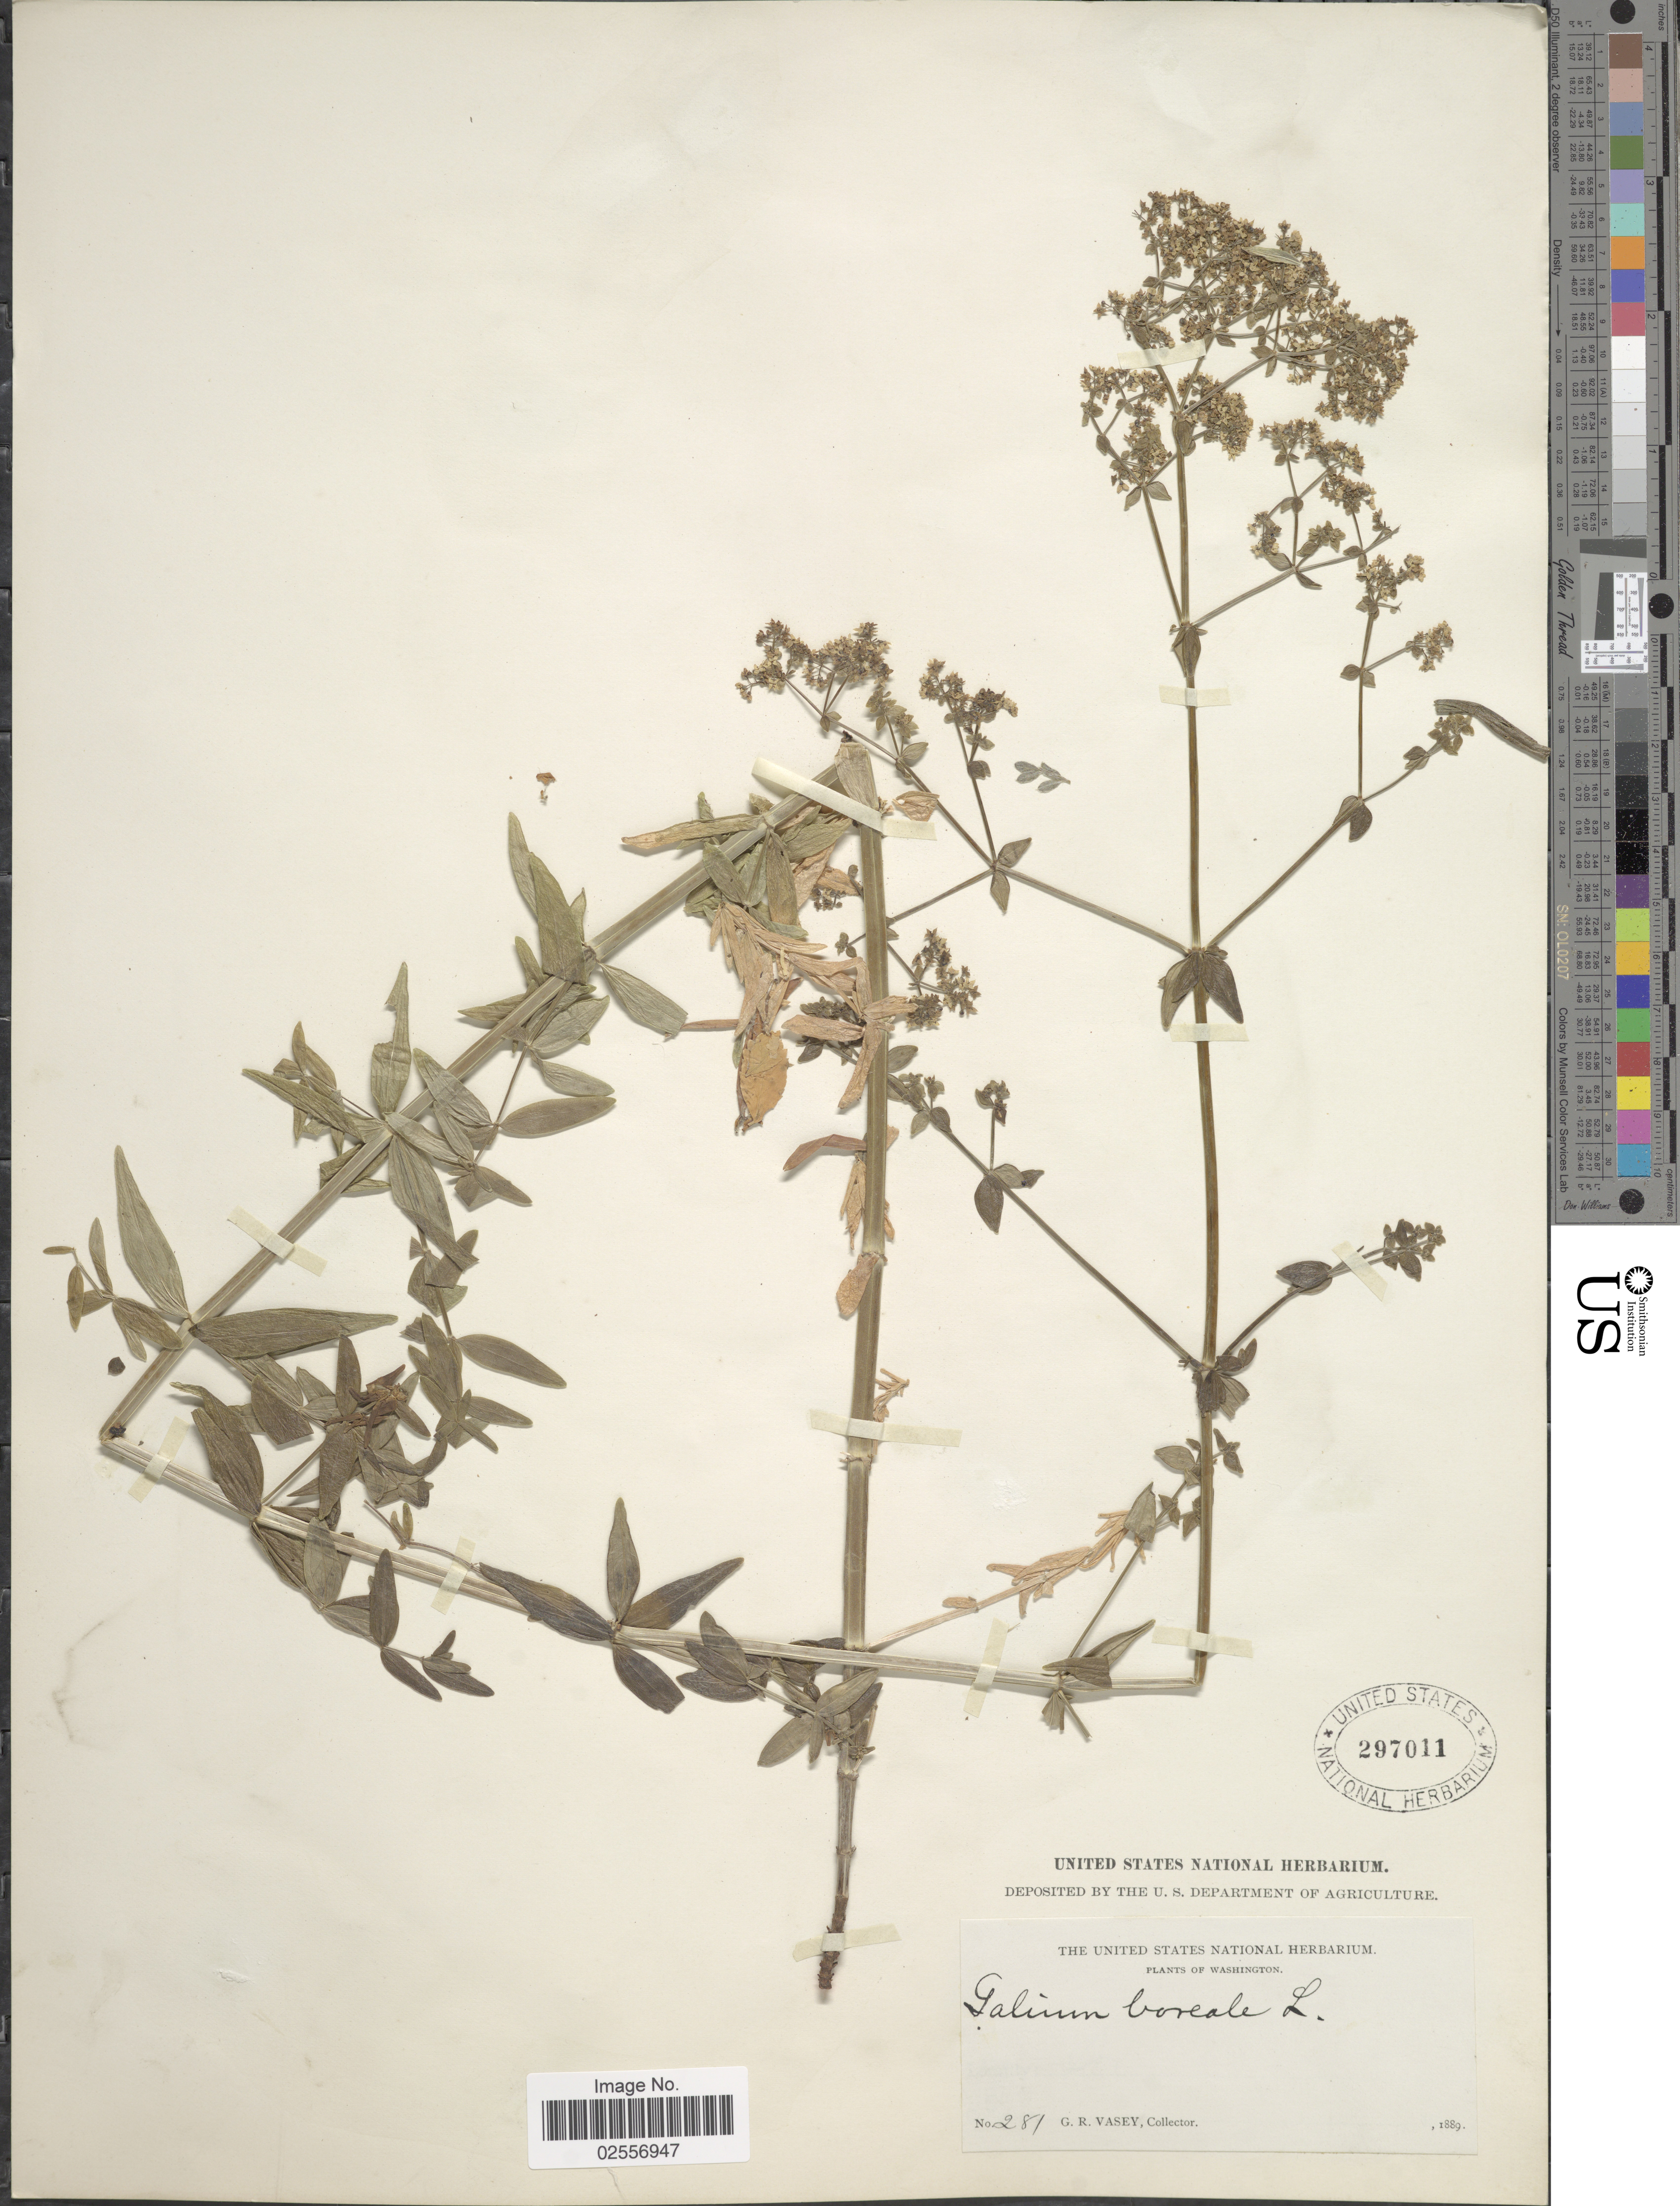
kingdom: Plantae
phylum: Tracheophyta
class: Magnoliopsida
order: Gentianales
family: Rubiaceae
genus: Galium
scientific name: Galium boreale L.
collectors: G. R. Vasey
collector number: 281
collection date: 1889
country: United States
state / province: Washington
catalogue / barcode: US 297011